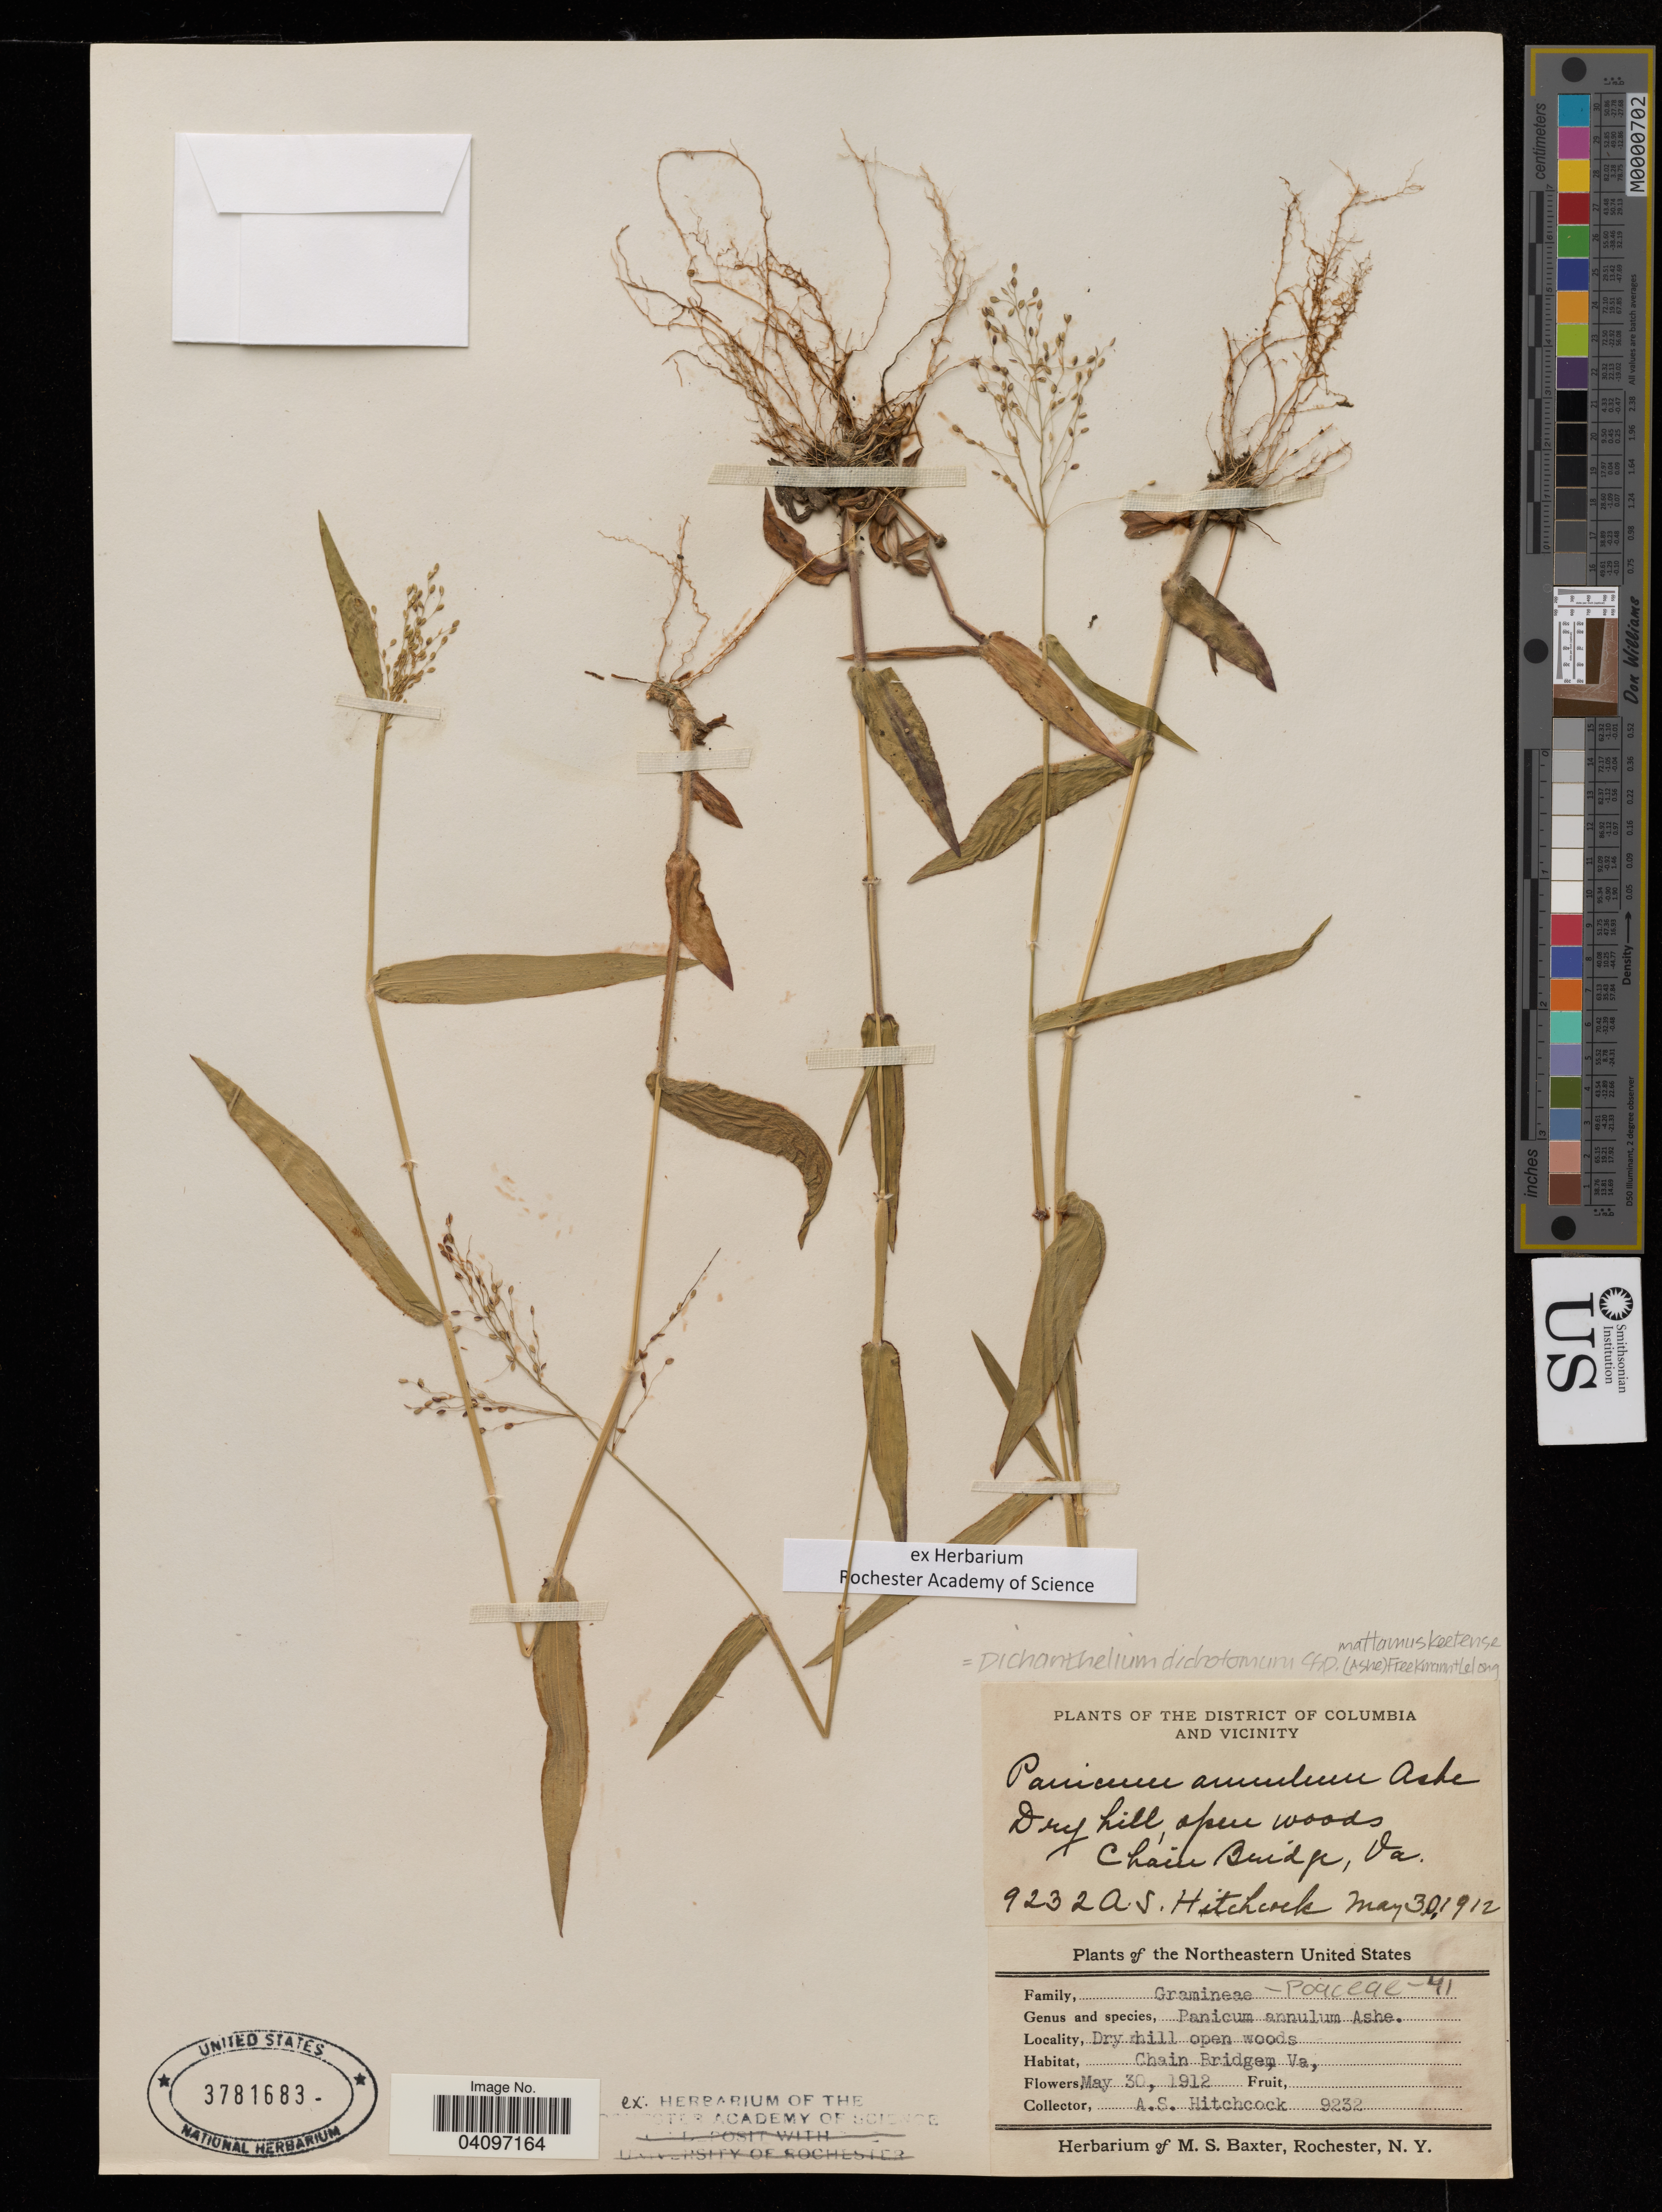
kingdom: Plantae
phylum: Tracheophyta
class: Liliopsida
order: Poales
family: Poaceae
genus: Panicum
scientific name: Panicum annulum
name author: Ashe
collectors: A. Hitchcock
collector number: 9232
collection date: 1912-05-30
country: United States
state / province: Virginia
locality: Chain Bridge.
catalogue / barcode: US 3781683